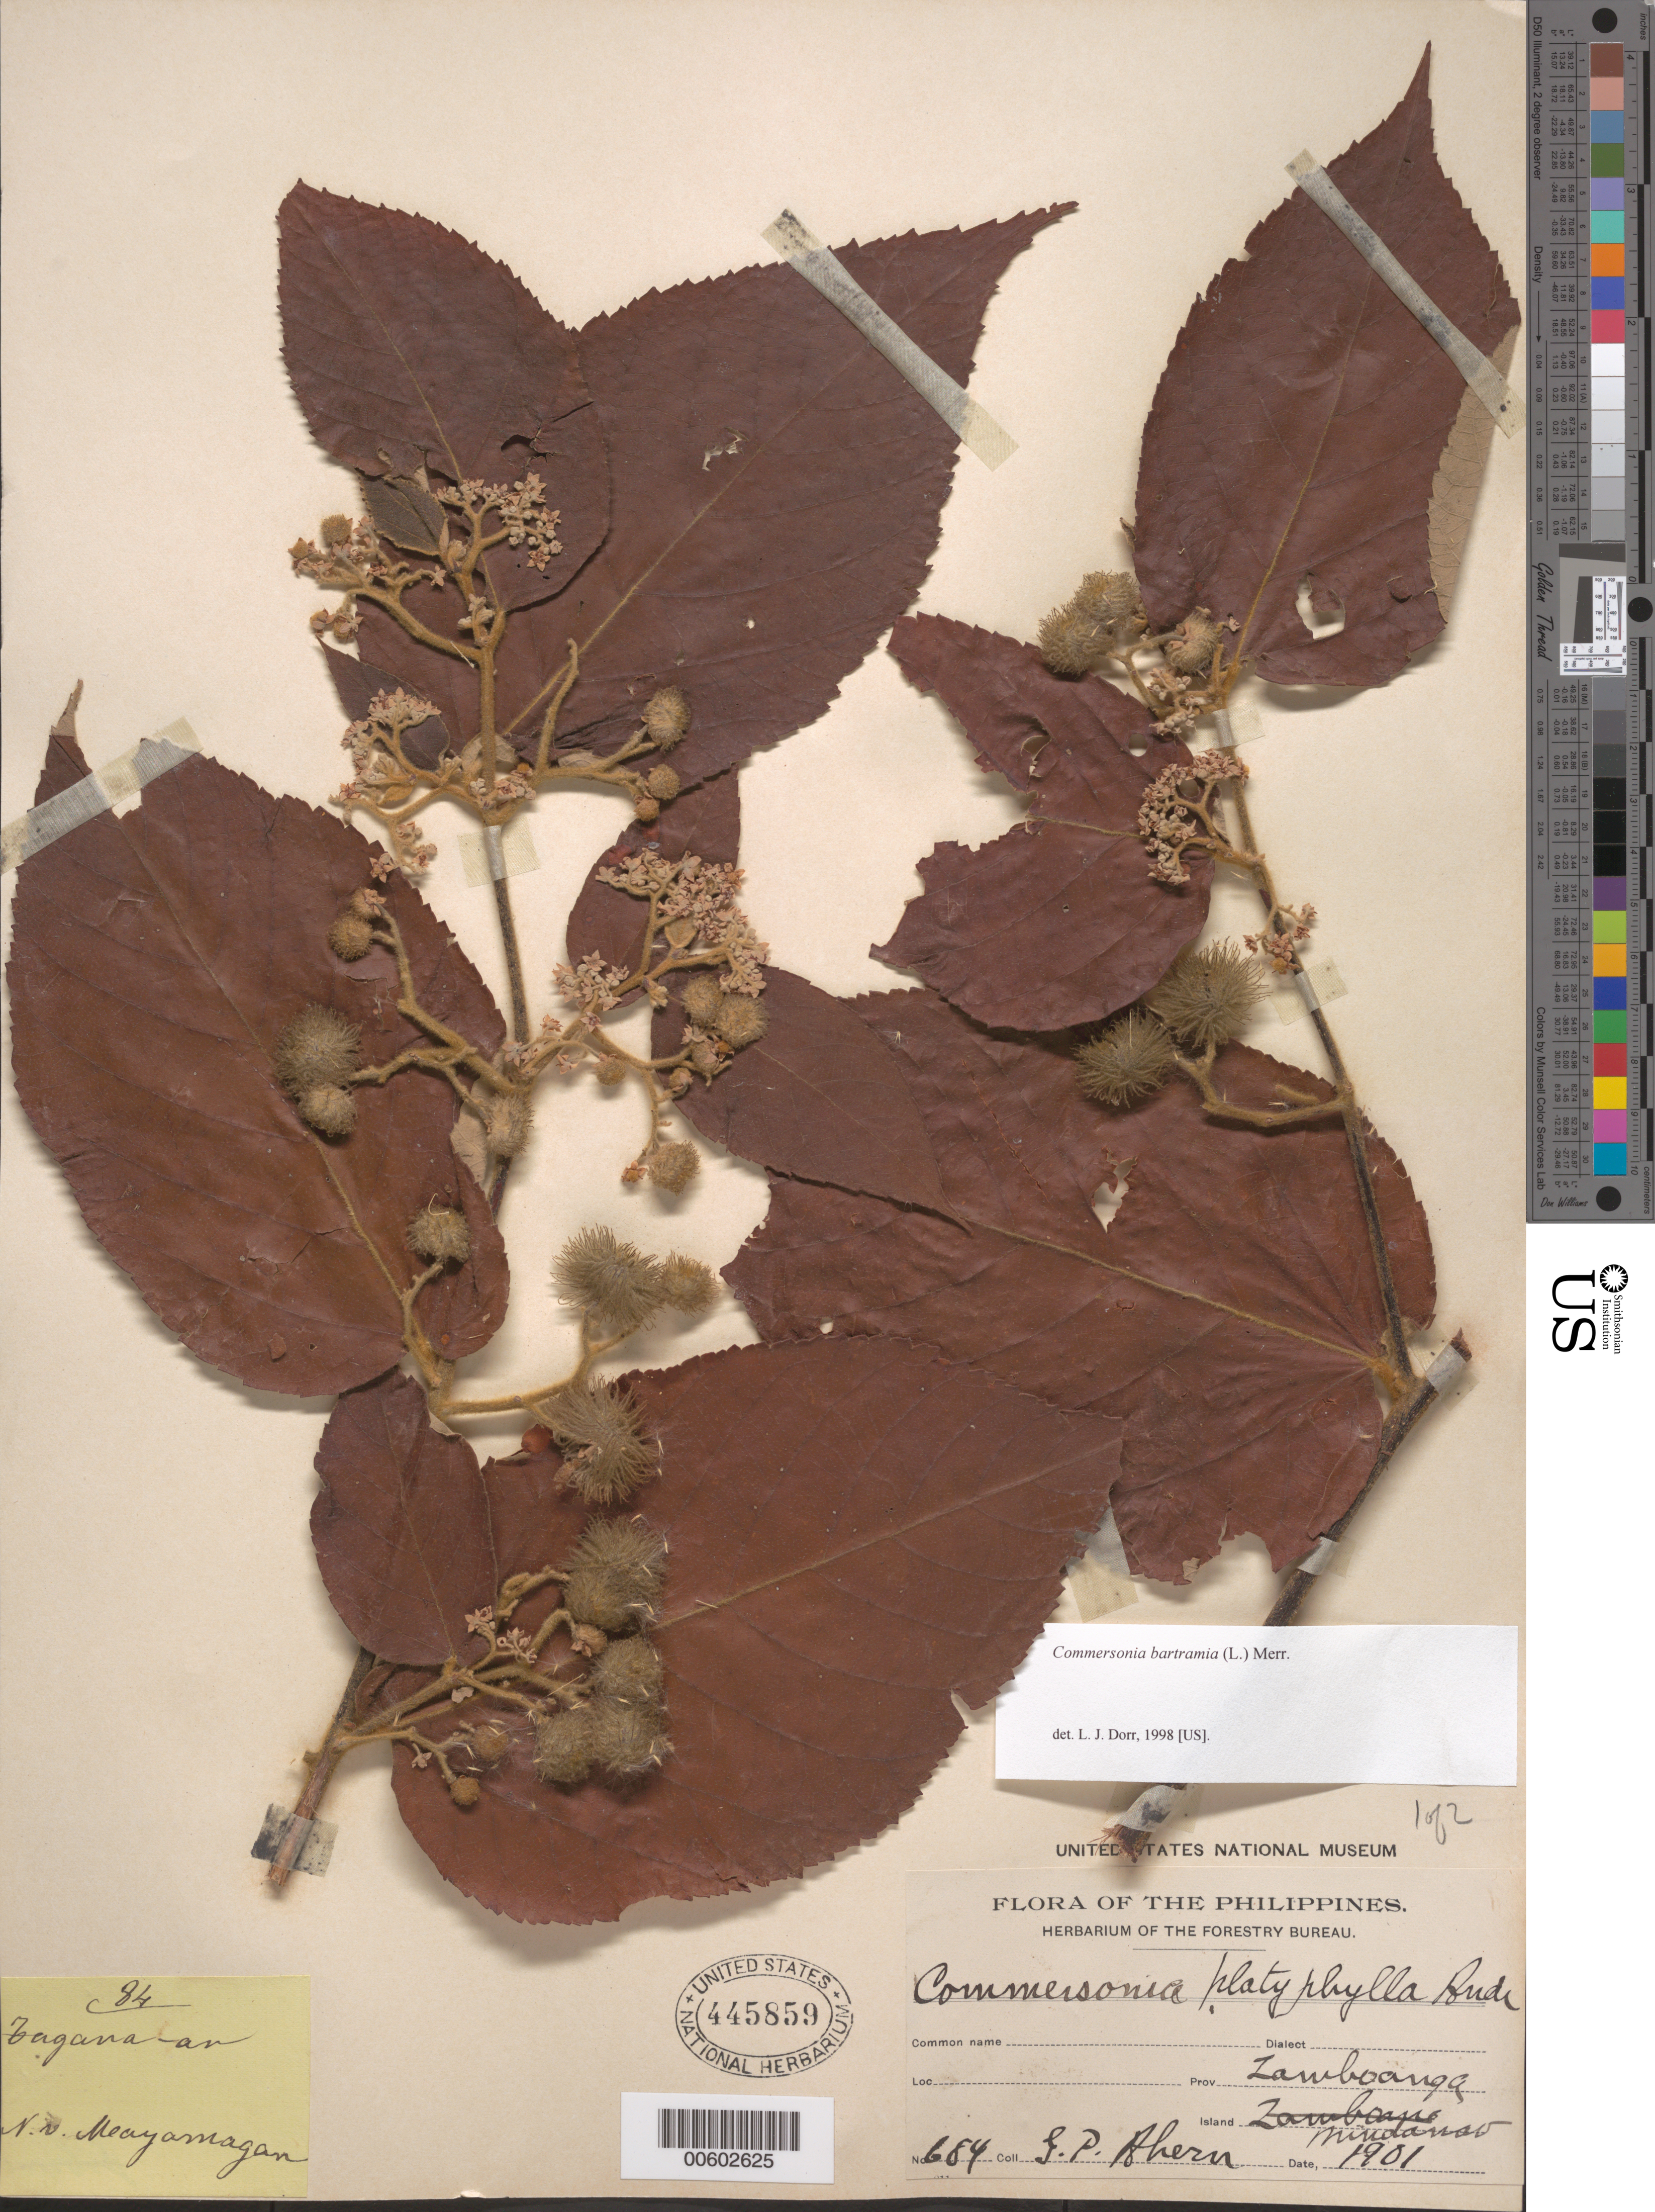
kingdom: Plantae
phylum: Tracheophyta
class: Magnoliopsida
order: Malvales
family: Malvaceae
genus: Commersonia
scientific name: Commersonia bartramia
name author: (L.) Merr.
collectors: G. Ahern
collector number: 684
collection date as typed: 1901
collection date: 1901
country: Philippines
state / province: Zamboanga Peninsula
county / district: Zamboanga del Sur ?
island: Mindanao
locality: Zamboanga [or Zagana-an on yellow original label]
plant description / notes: Common name: Meayamagan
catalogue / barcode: US 445859